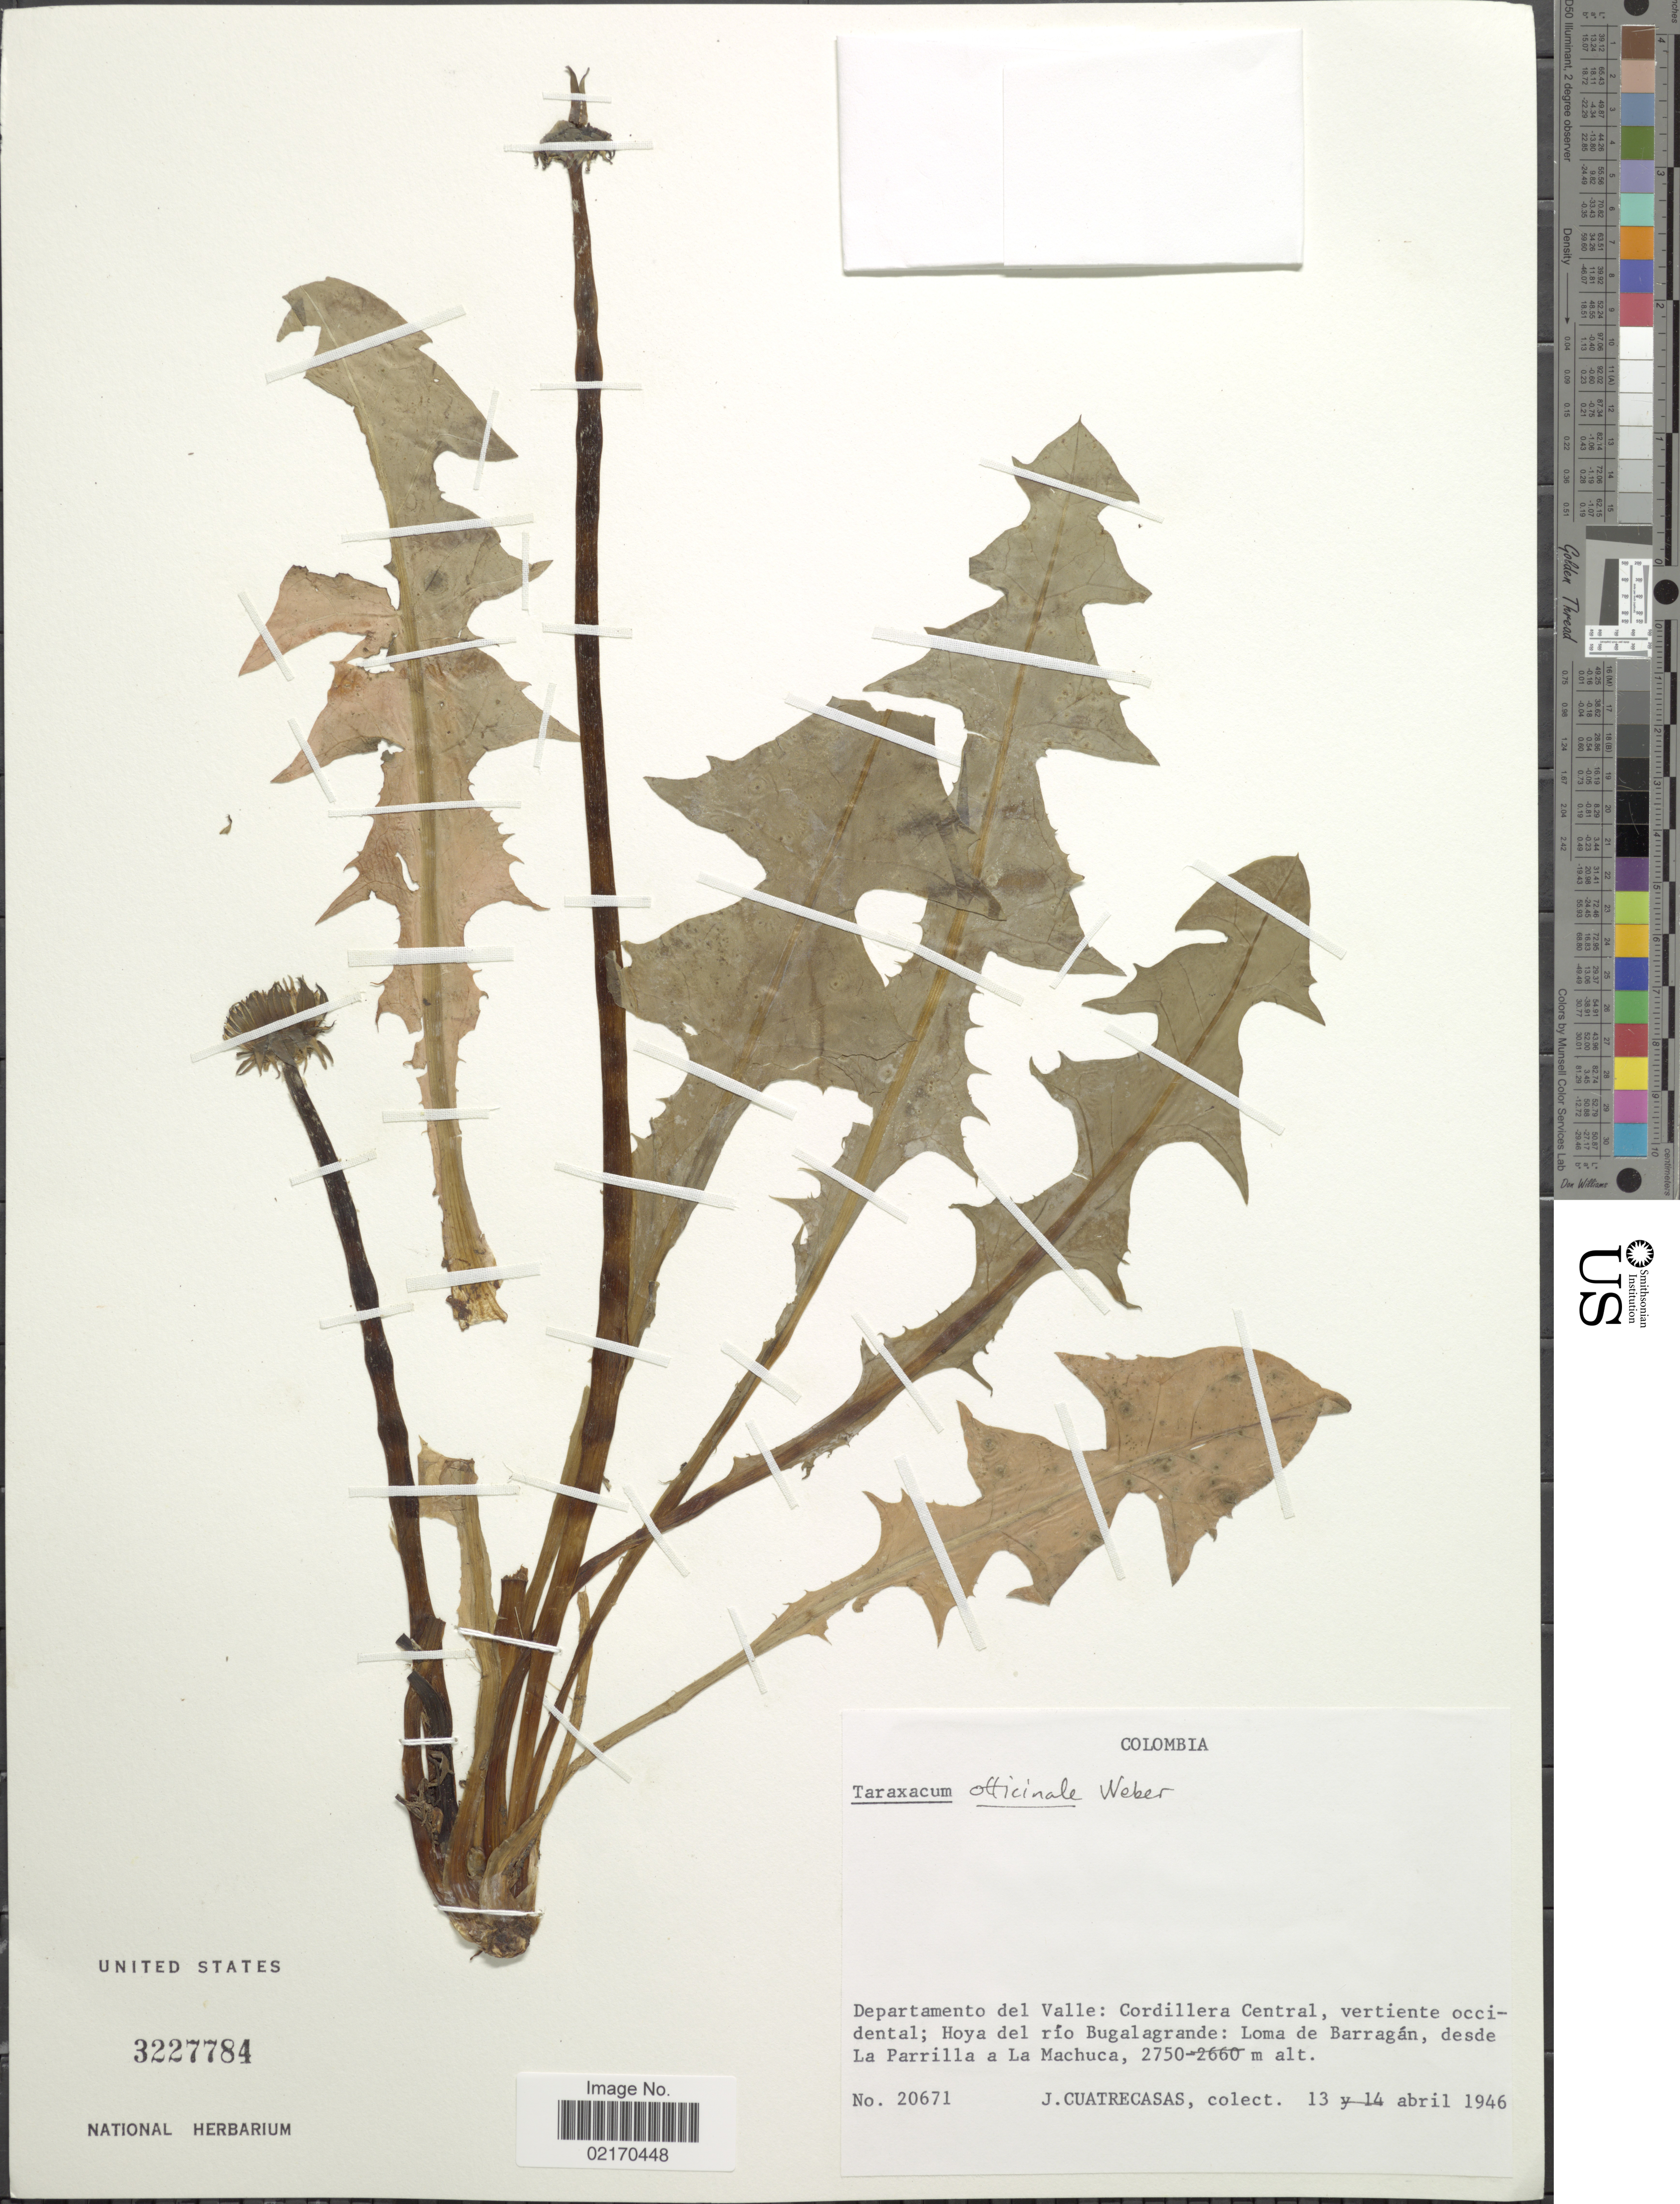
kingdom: Plantae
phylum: Tracheophyta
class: Magnoliopsida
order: Asterales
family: Asteraceae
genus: Taraxacum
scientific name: Taraxacum officinale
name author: G.H. Weber ex F.H. Wigg.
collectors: J. Cuatrecasas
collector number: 20671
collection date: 1946-04-13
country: Colombia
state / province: Valle del Cauca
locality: Valle: Cordillera Central, vertiente occidental; Hoya del rio Bugalagrande: Loma de Barragan, desde La Parilla a La Machuca.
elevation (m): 2750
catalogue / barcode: US 3227784